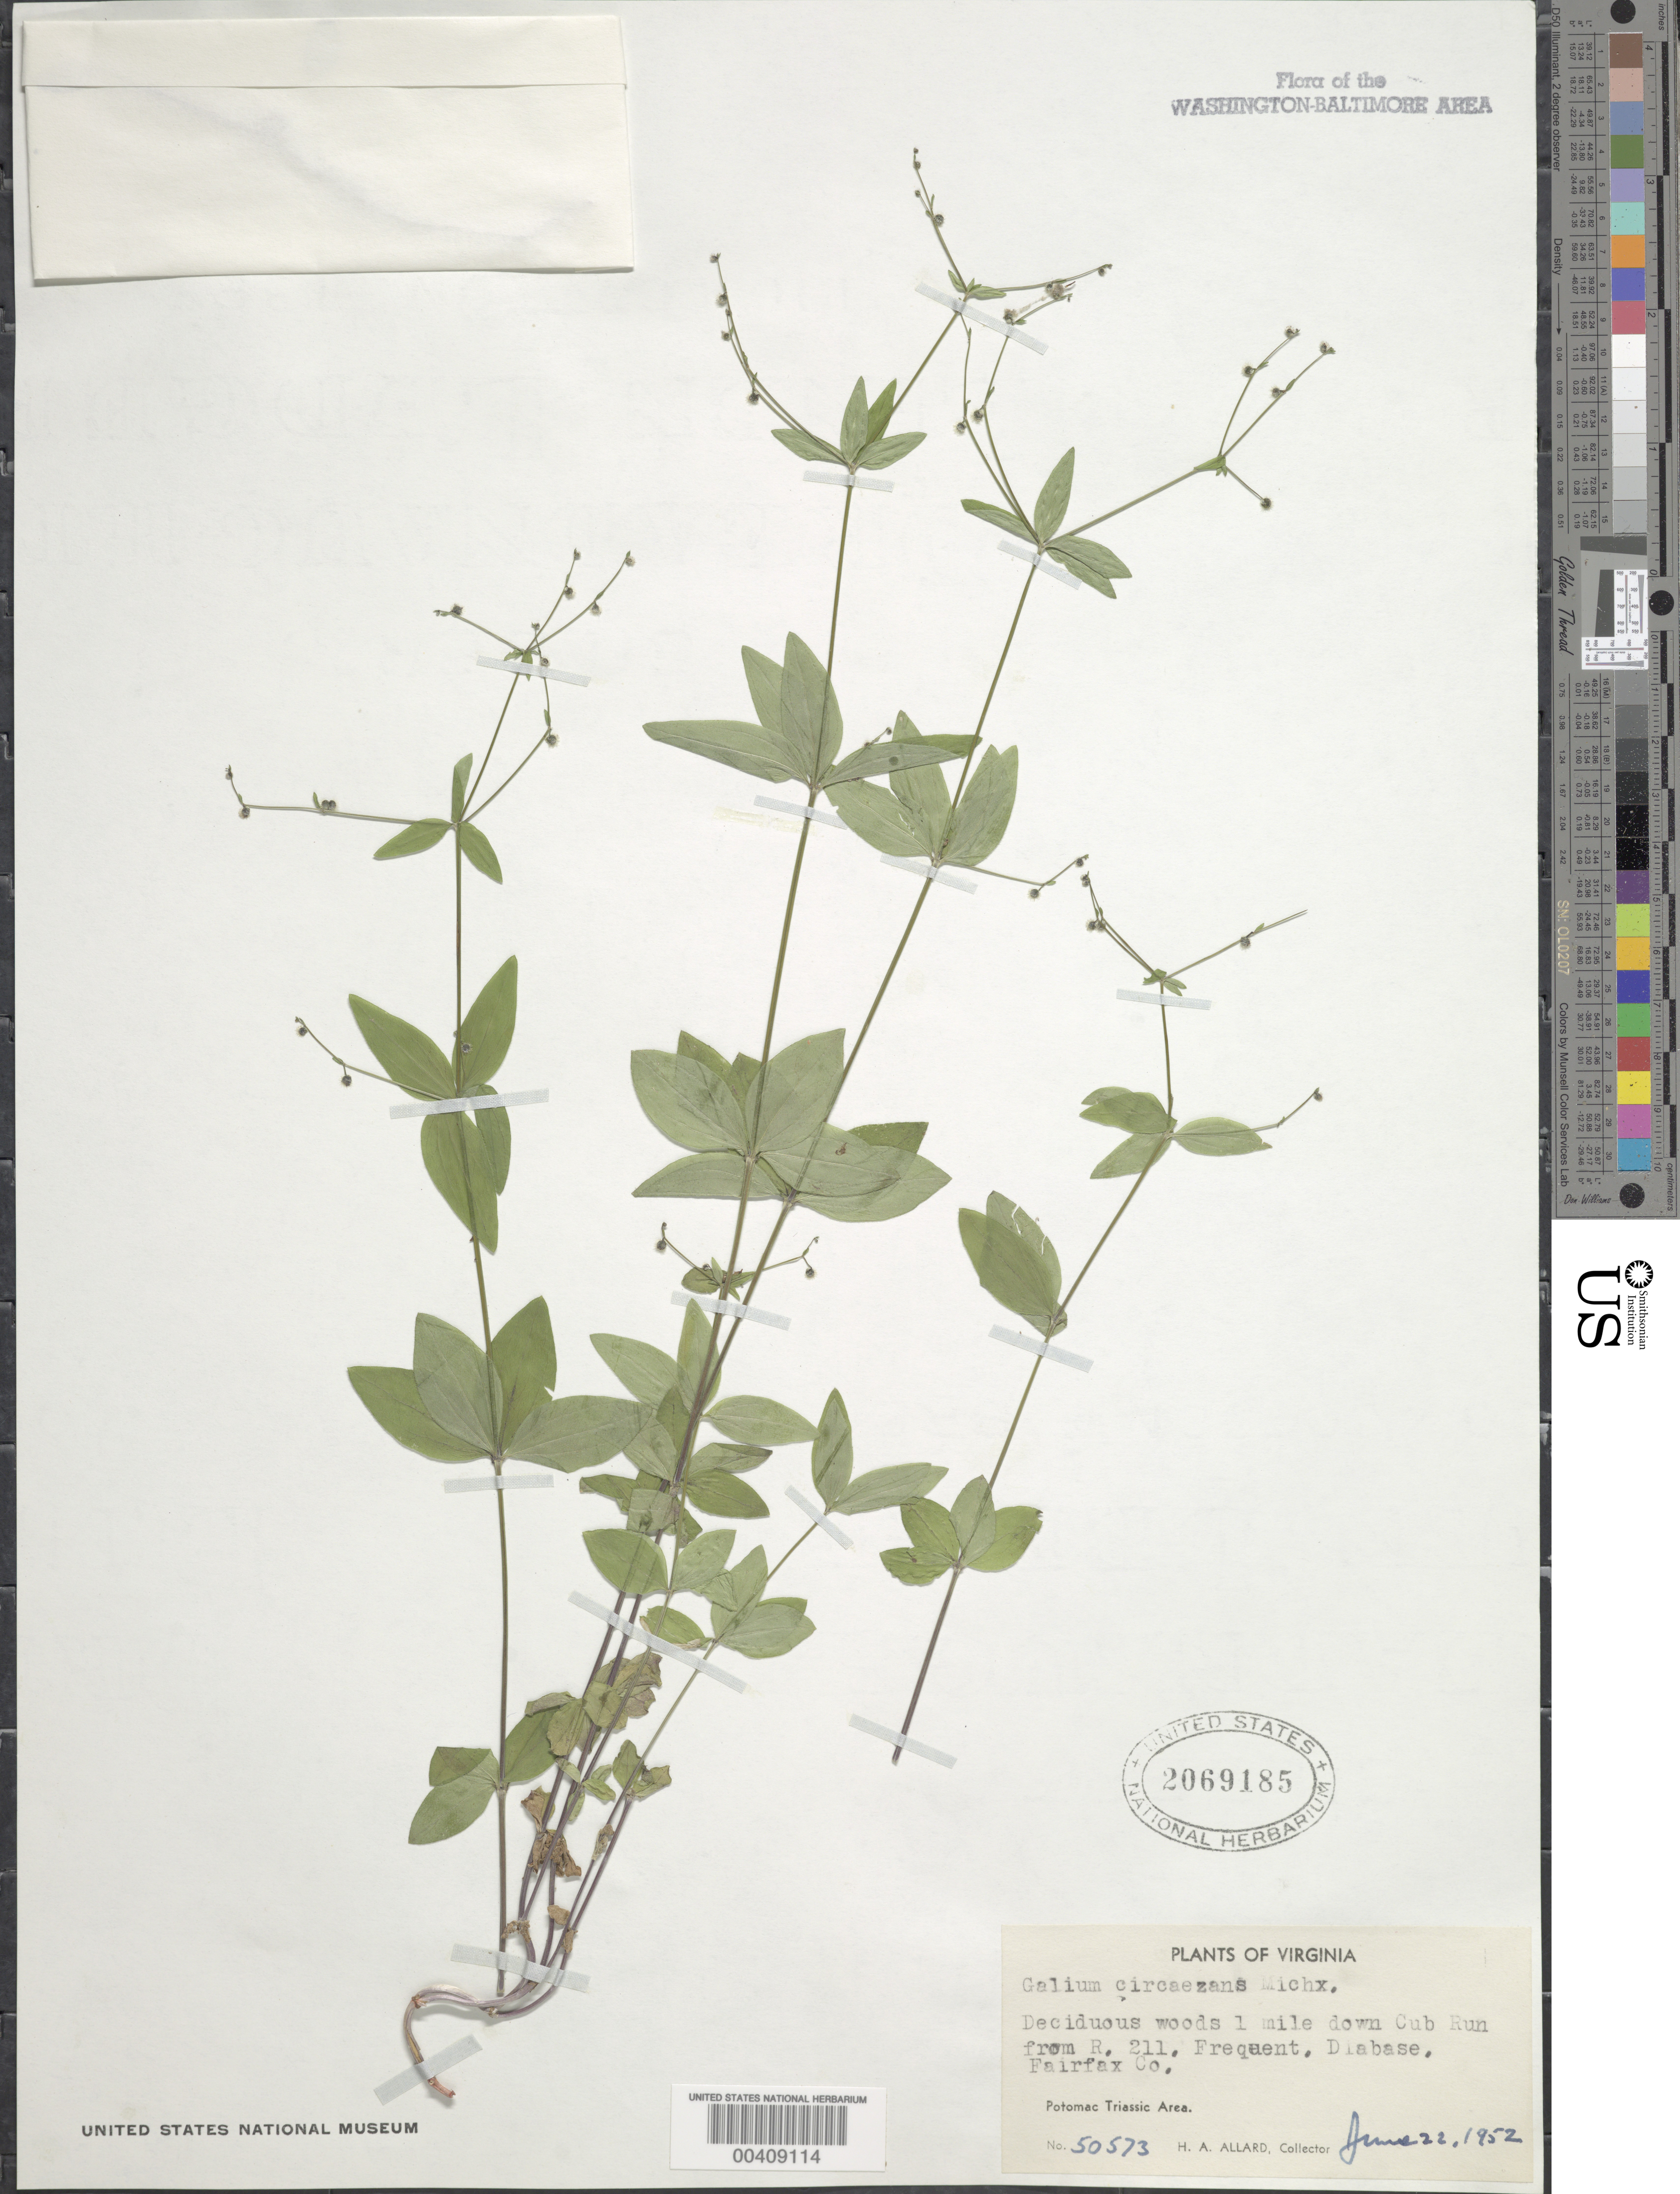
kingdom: Plantae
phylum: Tracheophyta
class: Magnoliopsida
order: Gentianales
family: Rubiaceae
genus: Galium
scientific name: Galium circaezans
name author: Michx.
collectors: H. A. Allard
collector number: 50573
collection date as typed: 22 Jun 1952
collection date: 1952-06-22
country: United States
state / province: Virginia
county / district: Fairfax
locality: Near Cub Run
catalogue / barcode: US 2069185